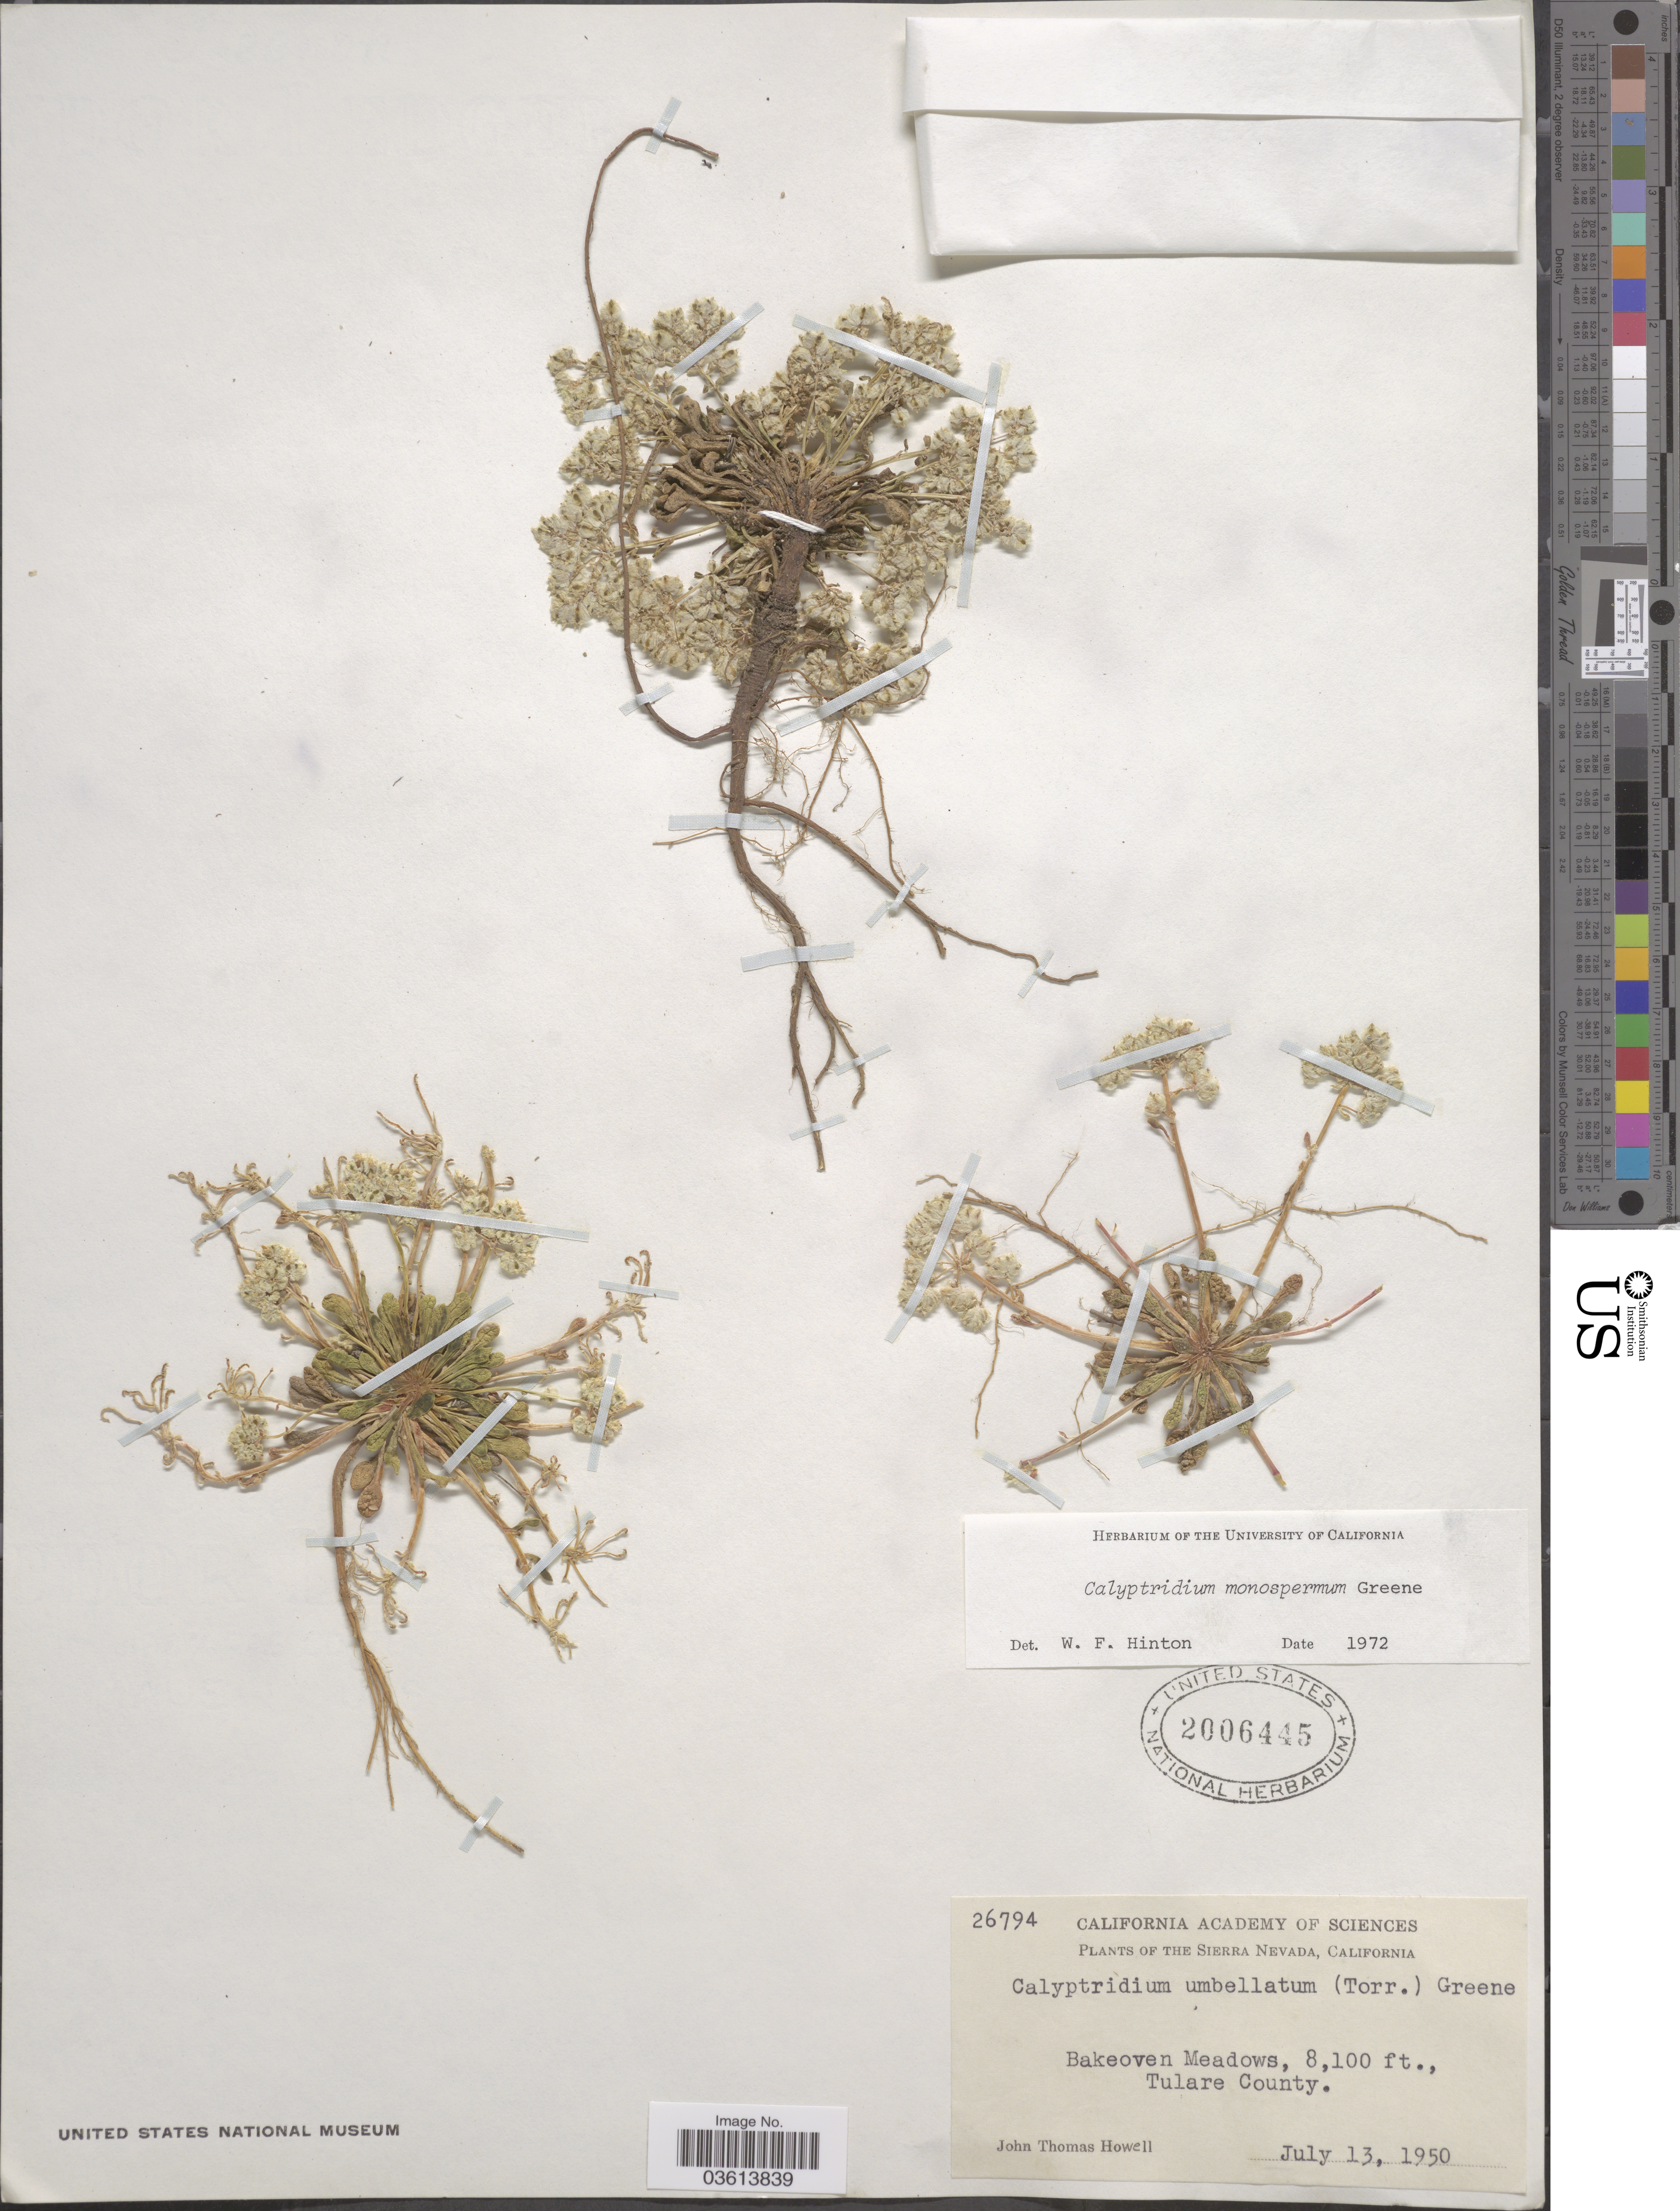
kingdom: Plantae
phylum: Tracheophyta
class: Magnoliopsida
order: Caryophyllales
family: Montiaceae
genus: Calyptridium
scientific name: Calyptridium monospermum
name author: Greene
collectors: J. T. Howell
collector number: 26794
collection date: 1950-07-13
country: United States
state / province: California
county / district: Tulare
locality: Bakeoven Meadows, Tulare County.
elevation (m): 2469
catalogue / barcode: US 2006445